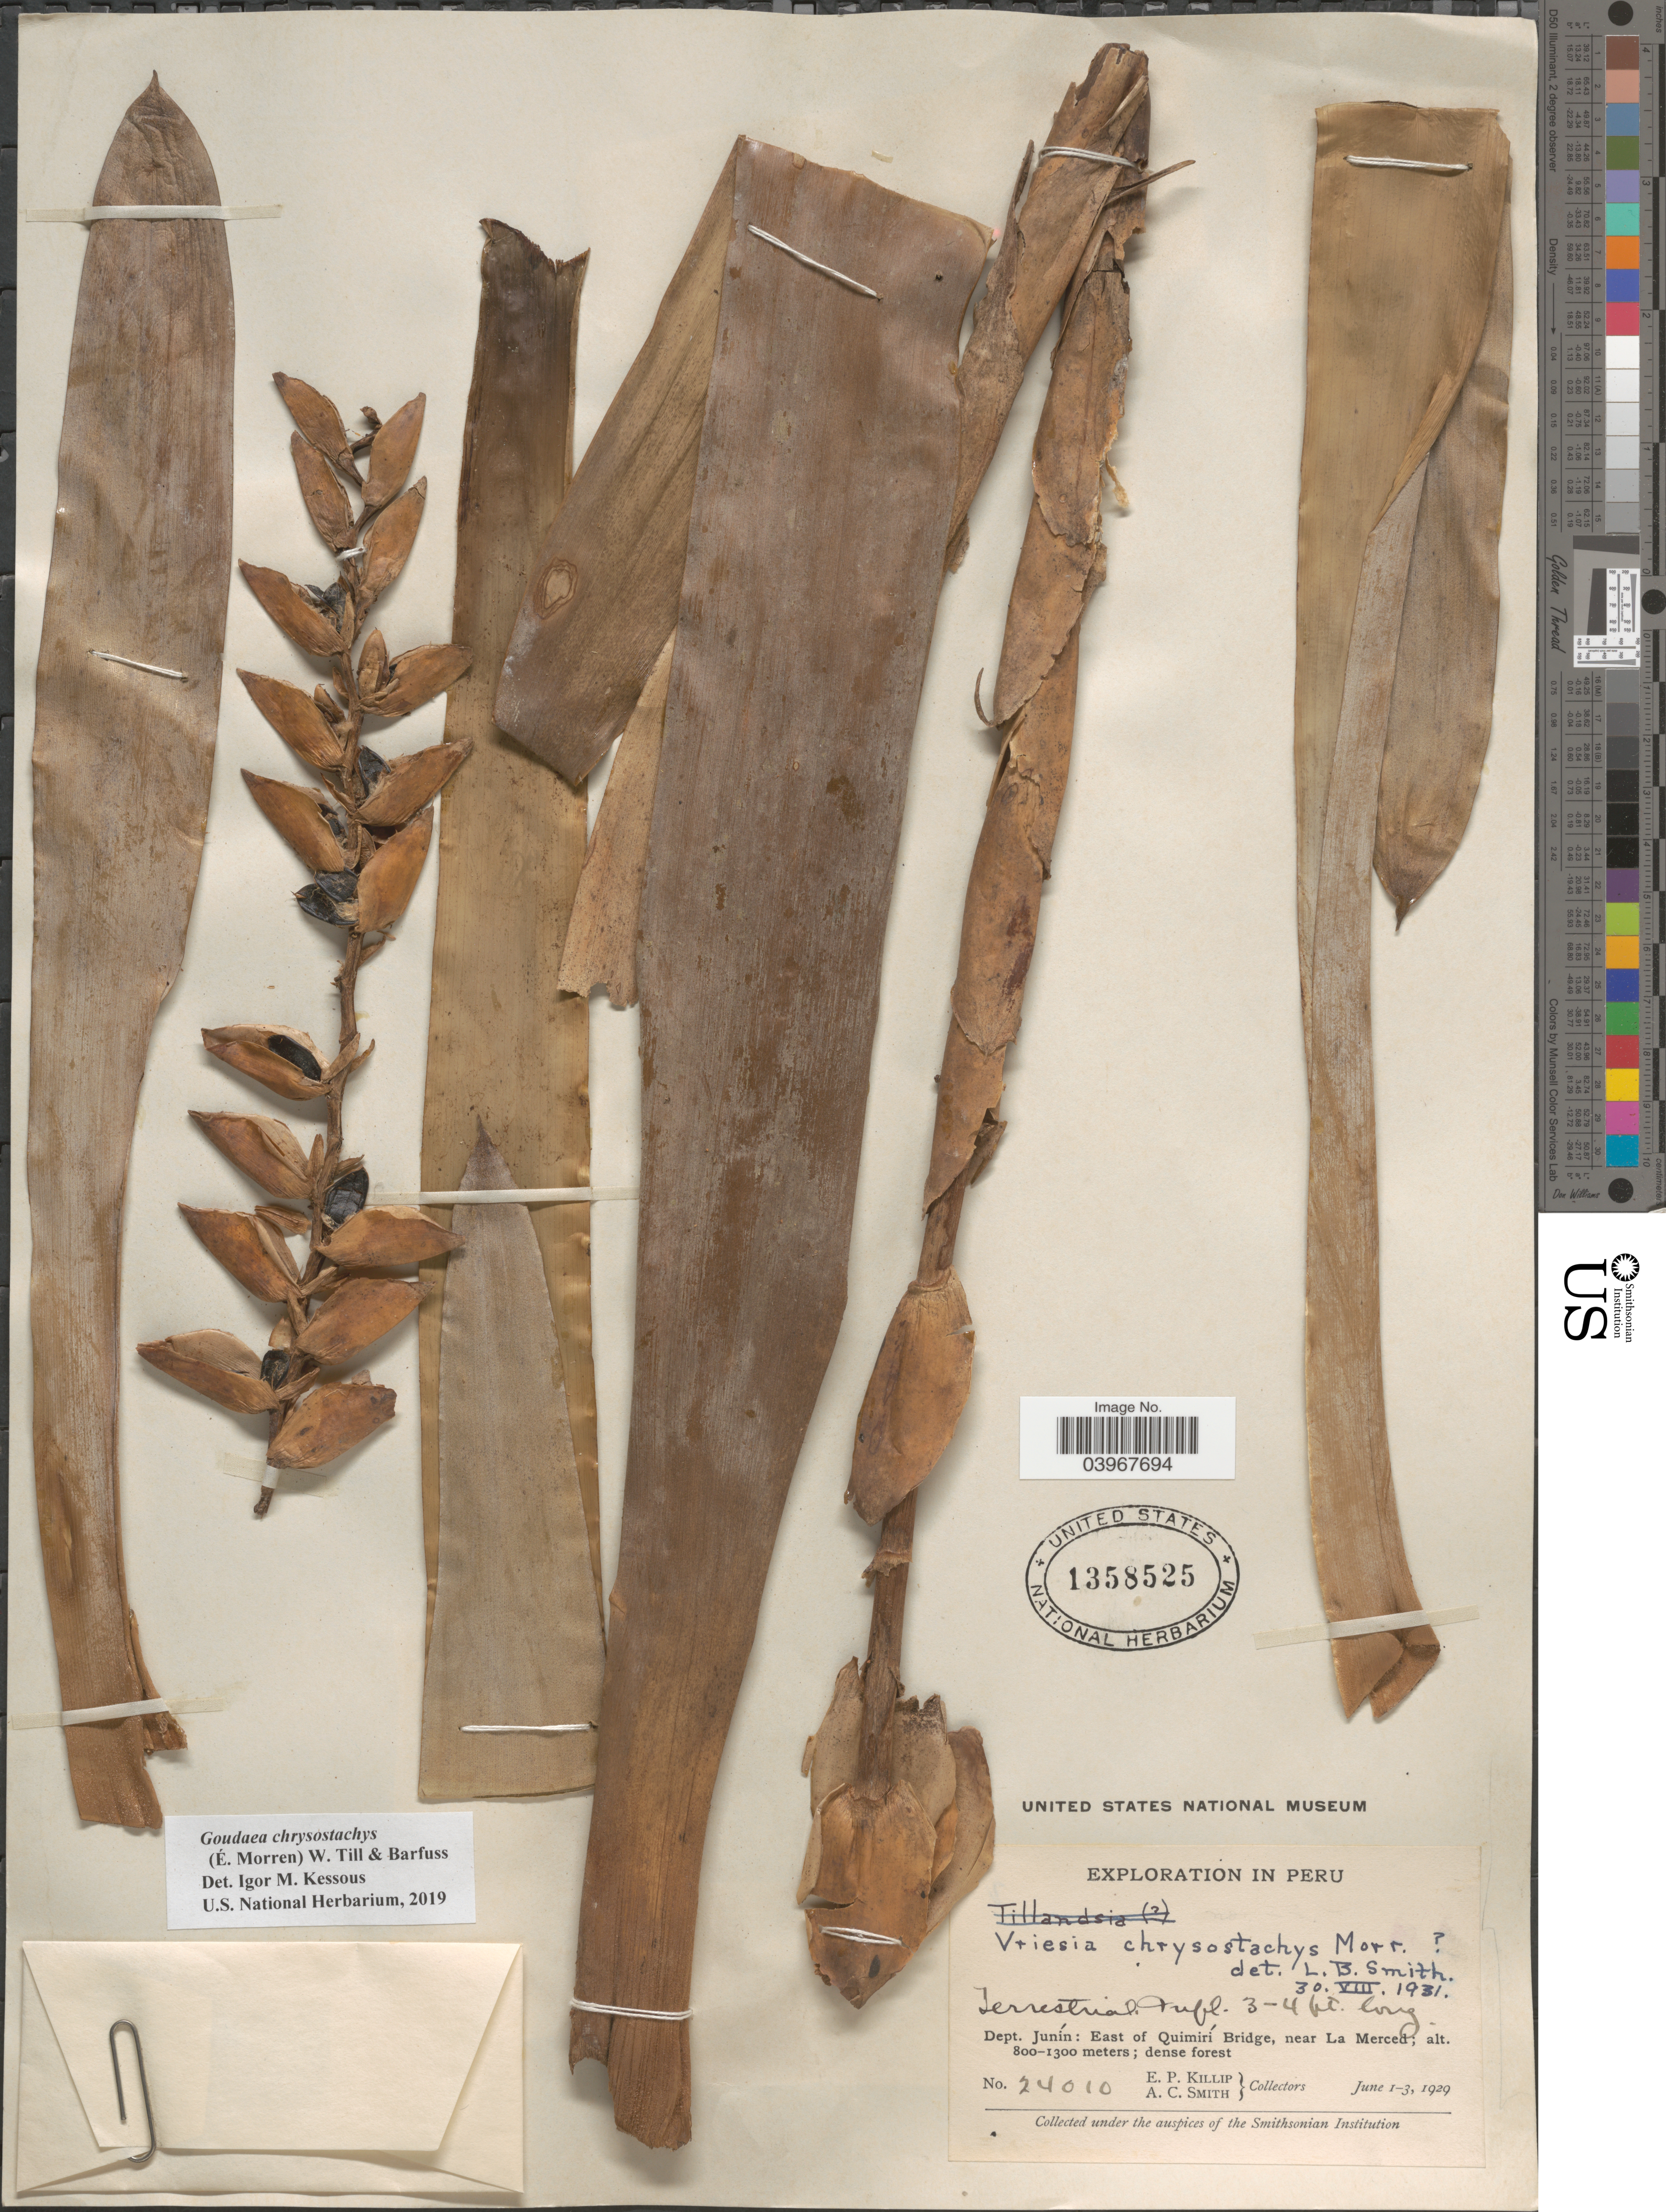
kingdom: Plantae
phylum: Tracheophyta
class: Liliopsida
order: Poales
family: Bromeliaceae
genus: Goudaea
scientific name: Goudaea chrysostachys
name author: (É. Morren) W. Till & Barfuss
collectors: E. P. Killip & A. C. Smith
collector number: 24010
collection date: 1929-06-01/1929-09-03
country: Peru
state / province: Junín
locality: Dept. Junín: East of Quimirí Bridge, near La Merced.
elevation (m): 800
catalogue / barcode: US 1358525